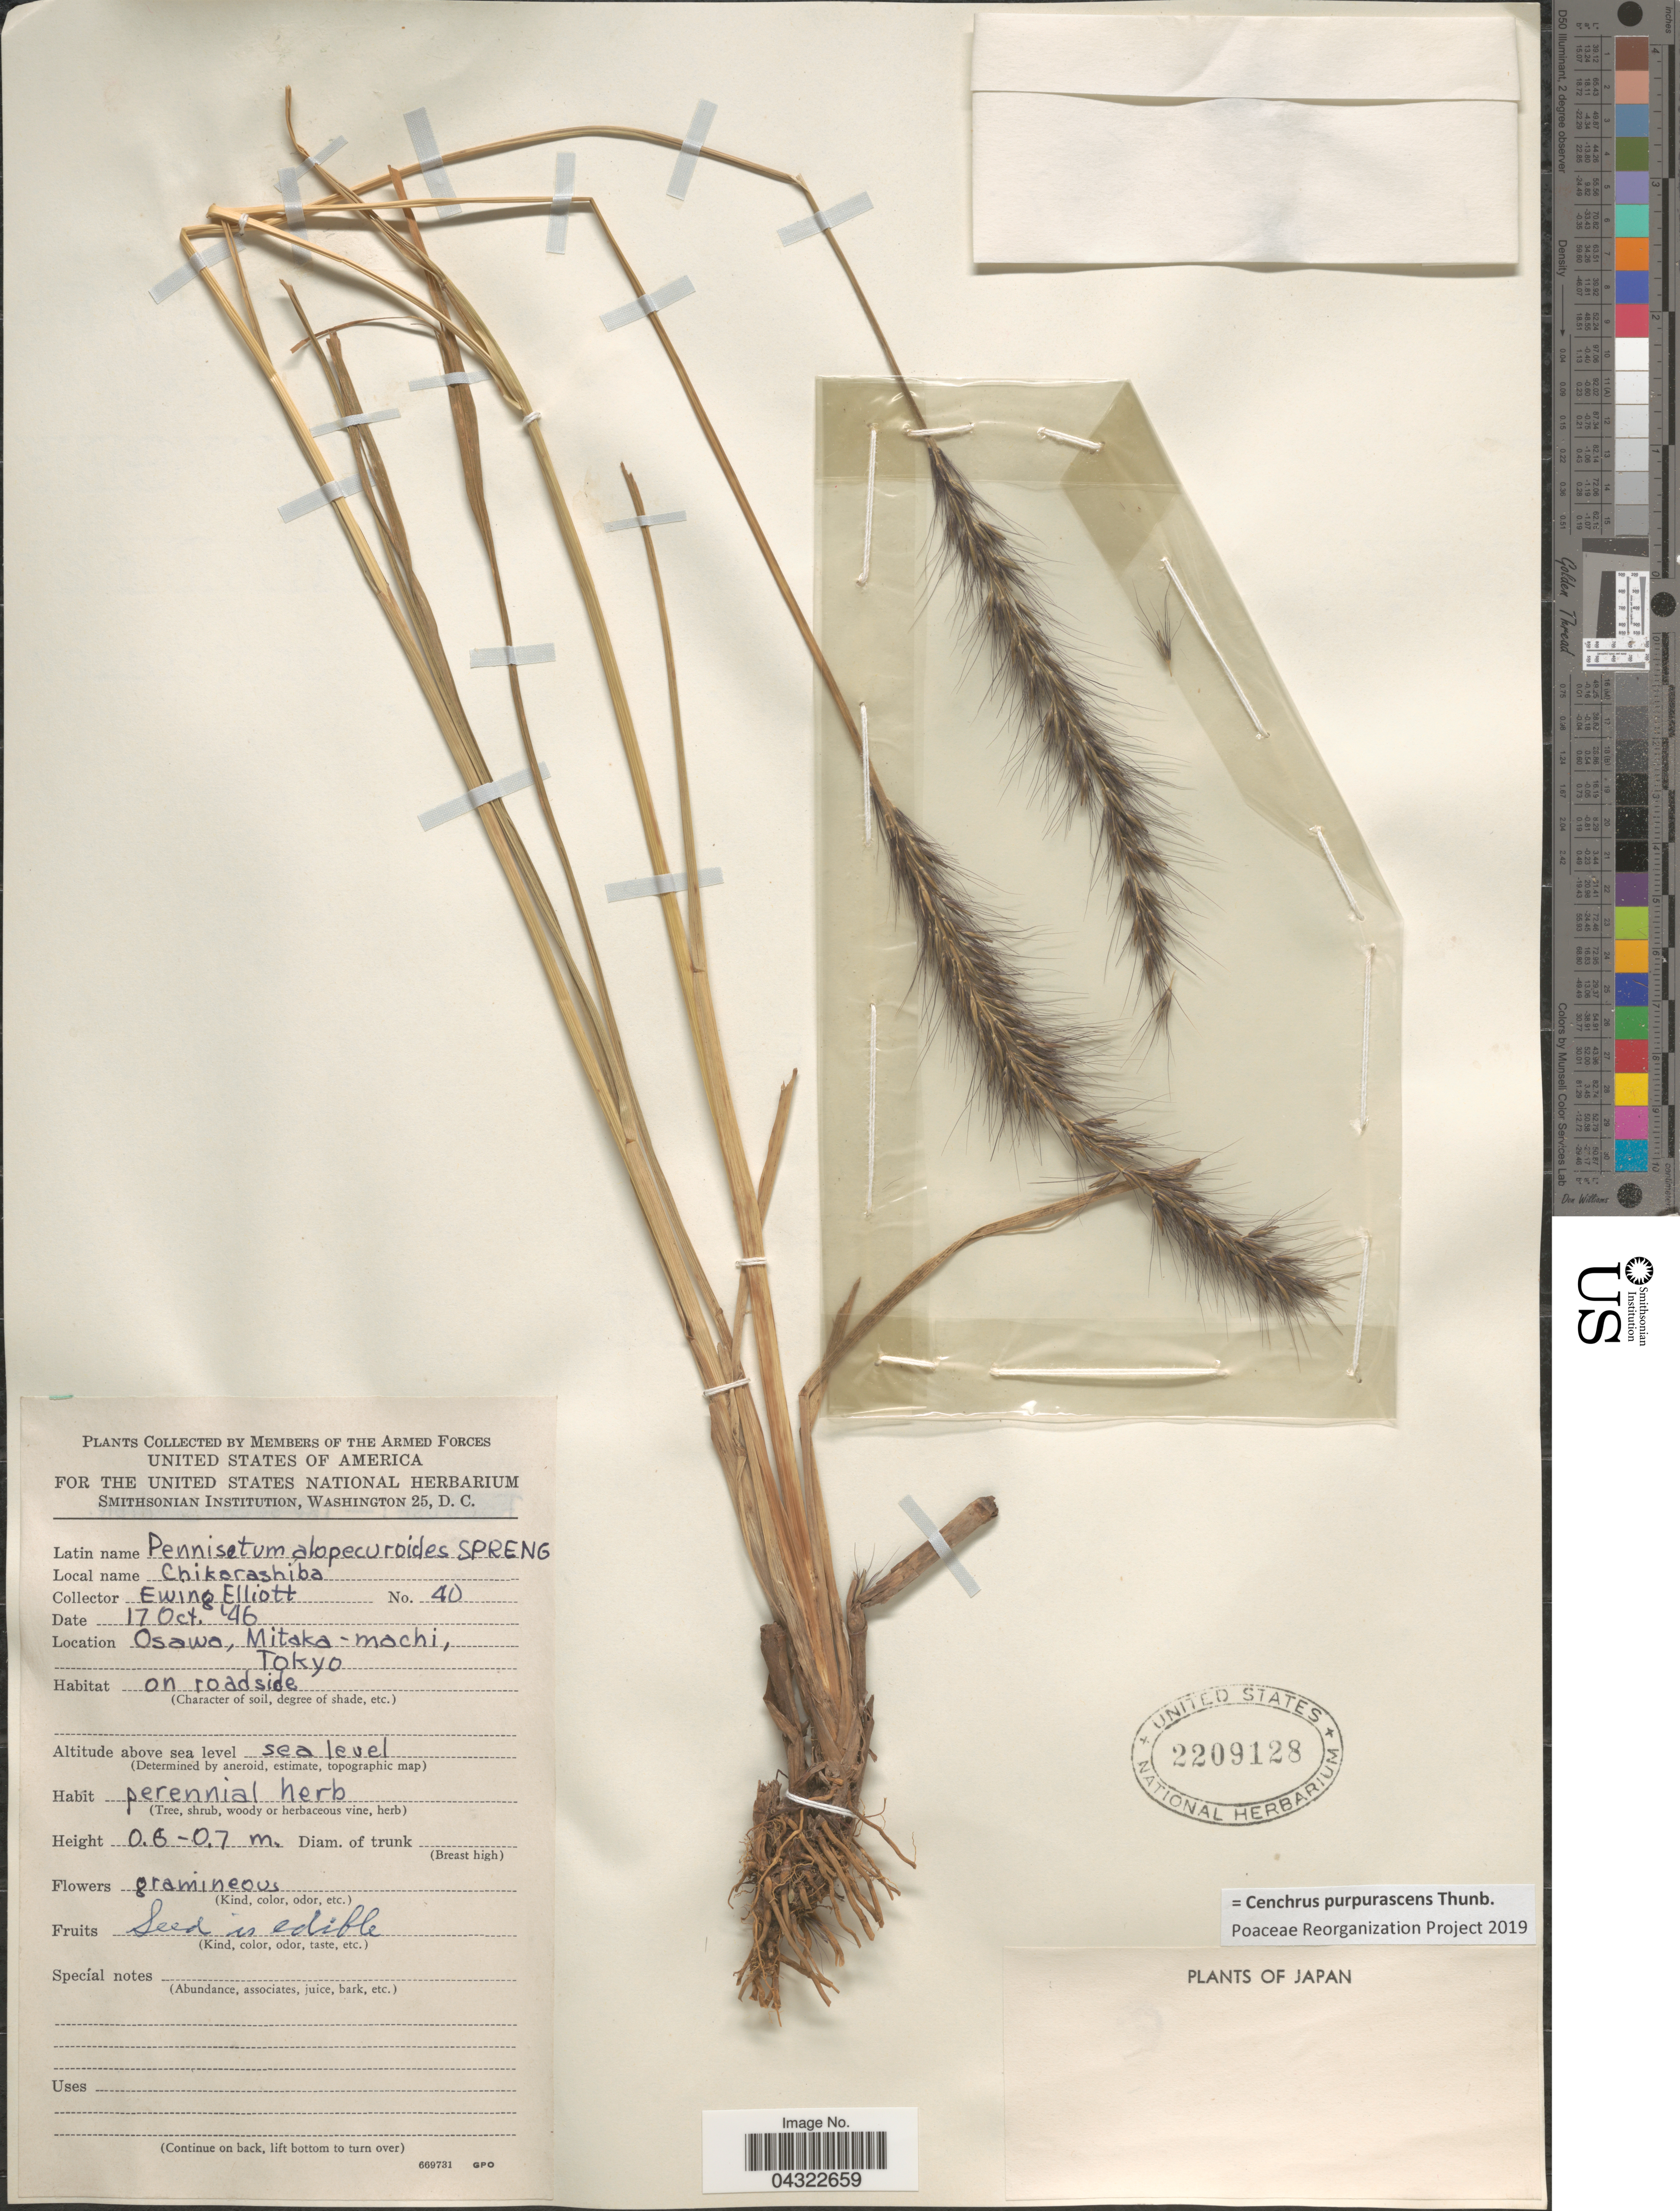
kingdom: Plantae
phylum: Tracheophyta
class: Liliopsida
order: Poales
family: Poaceae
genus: Cenchrus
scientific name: Cenchrus purpurascens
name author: Thunb.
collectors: E. Elliot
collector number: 40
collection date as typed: Transcribed d/m/y: 17/10/46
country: Japan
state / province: Tokyo, Federal City of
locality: Osawa, Mitaka-machi.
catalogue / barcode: US 2209128